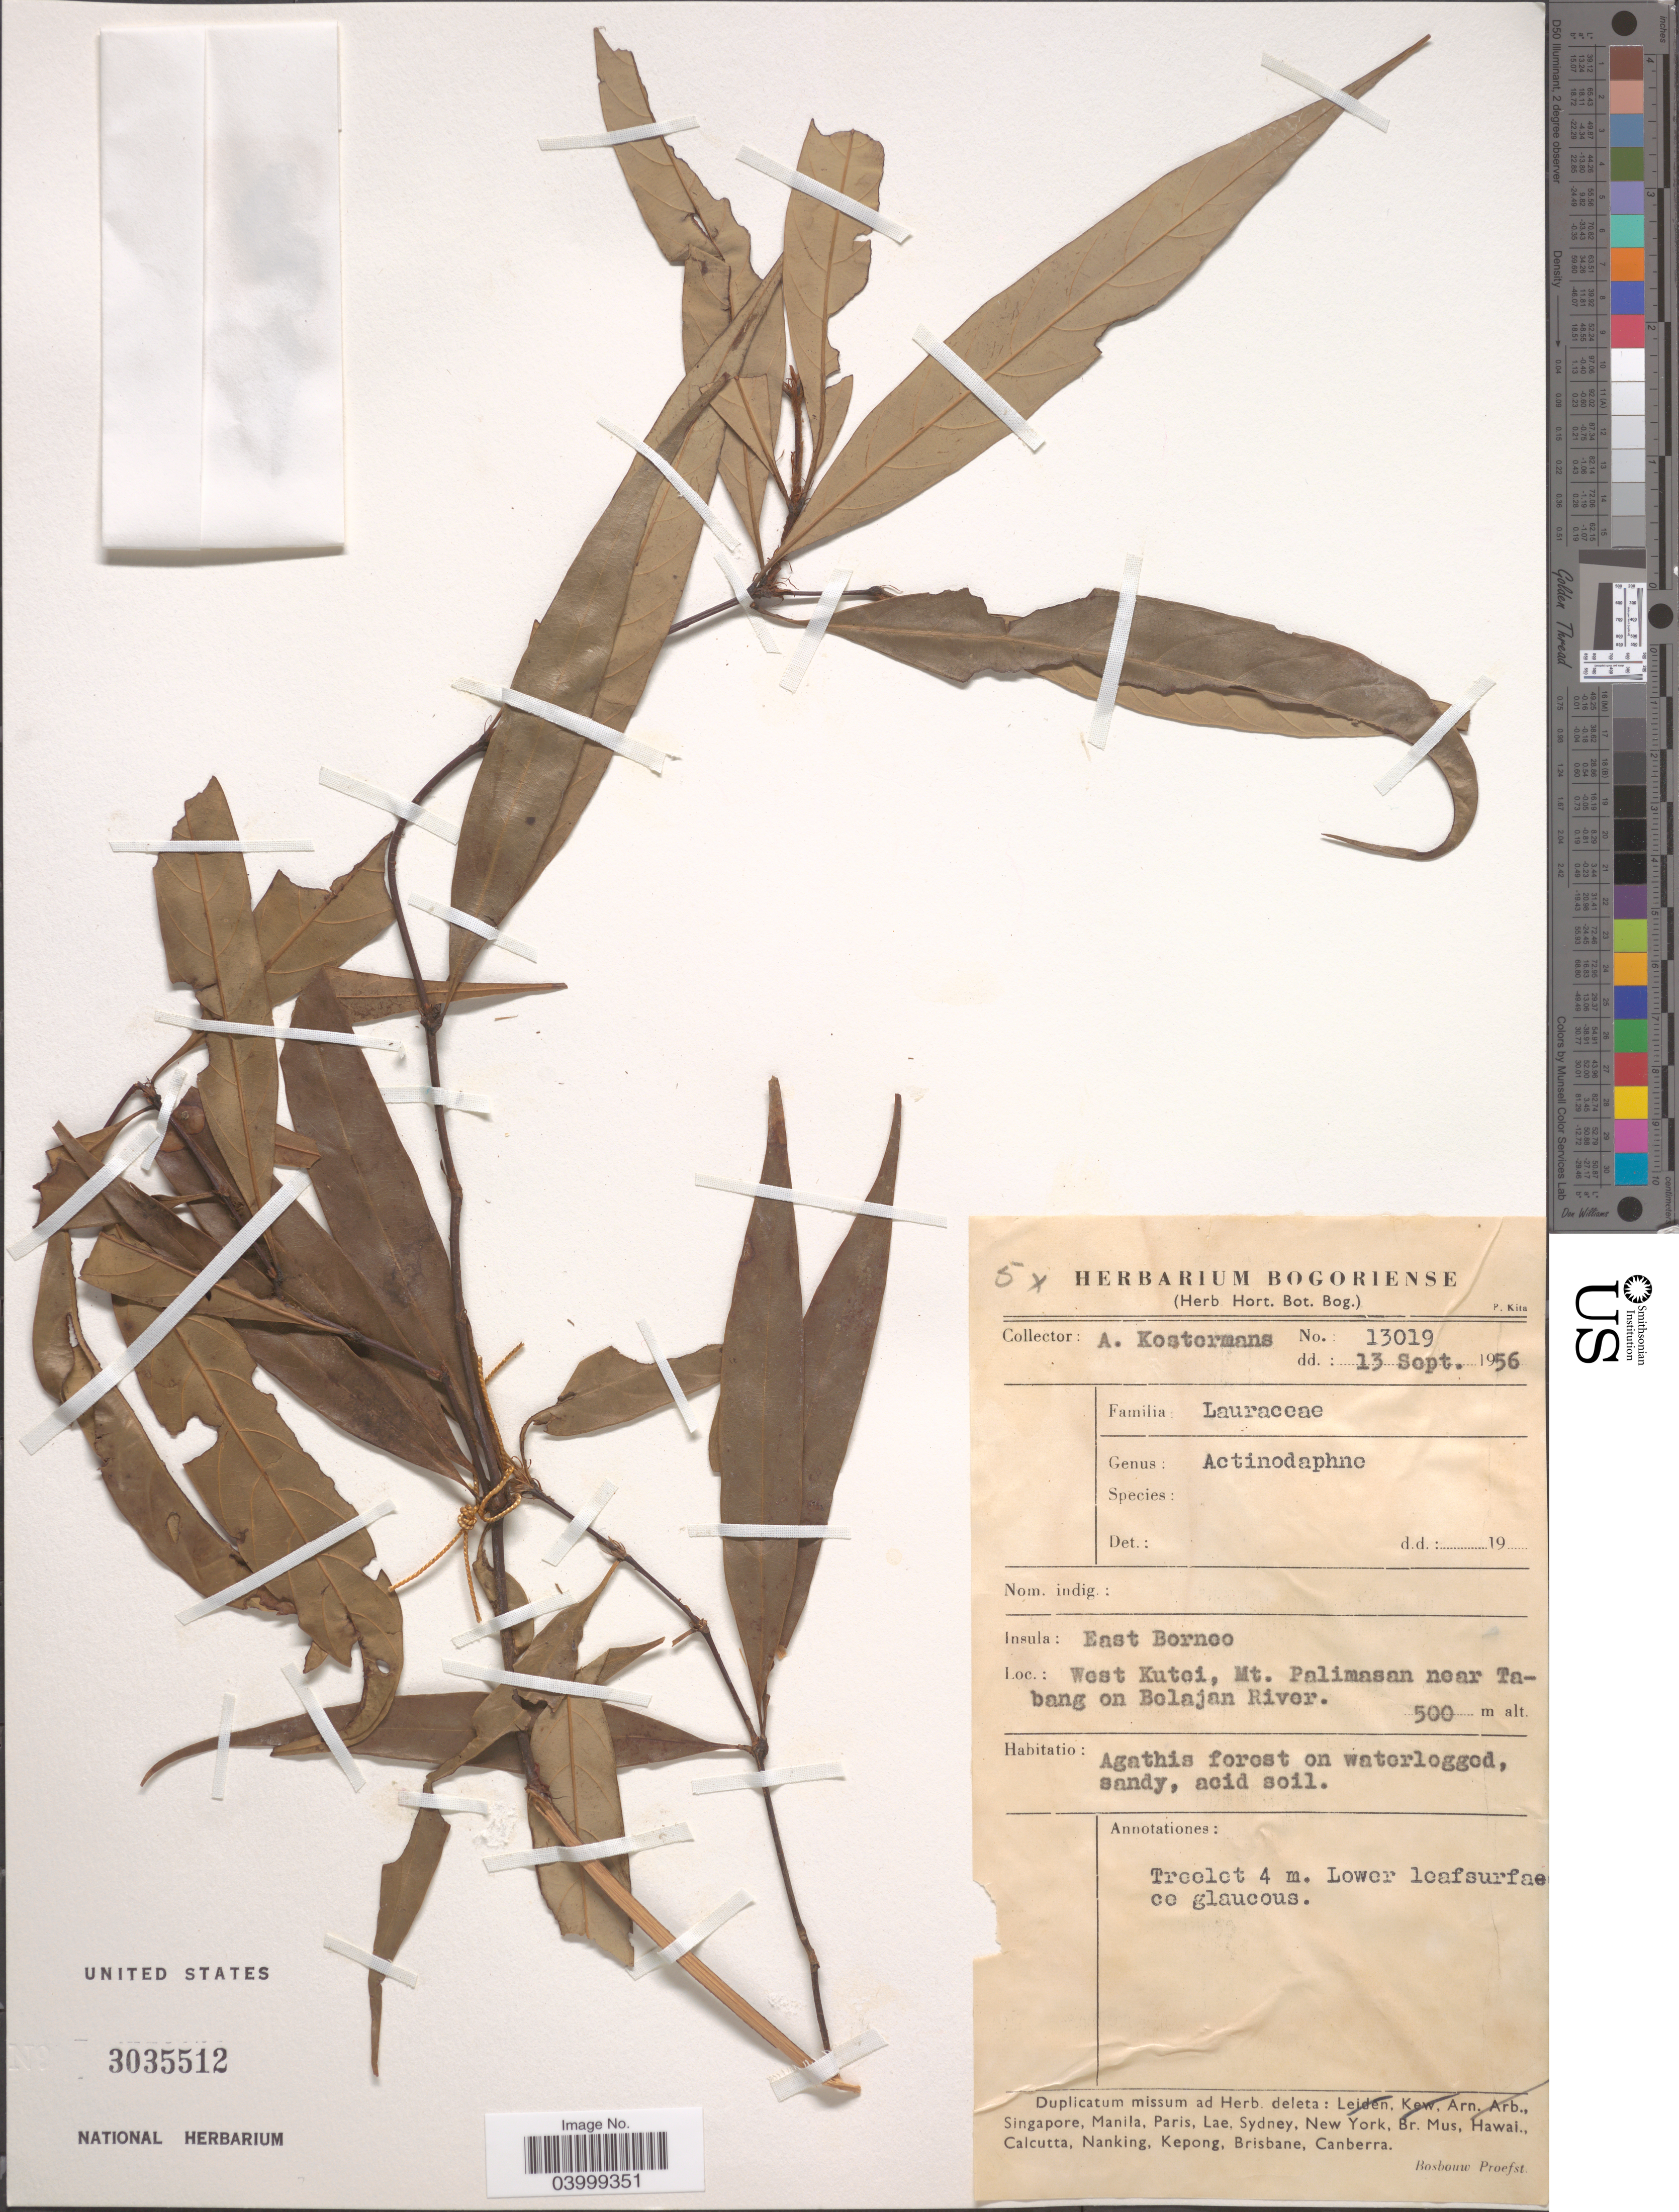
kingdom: Plantae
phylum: Tracheophyta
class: Magnoliopsida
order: Laurales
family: Lauraceae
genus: Actinodaphne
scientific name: Actinodaphne sp.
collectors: A. J. G. Kostermans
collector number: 13019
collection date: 1956-09-13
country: Indonesia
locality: Insula: East Borneo. West Kutei, Mt. Palimasan near Tabang on Bolajan River.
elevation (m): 500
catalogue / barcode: US 3035512